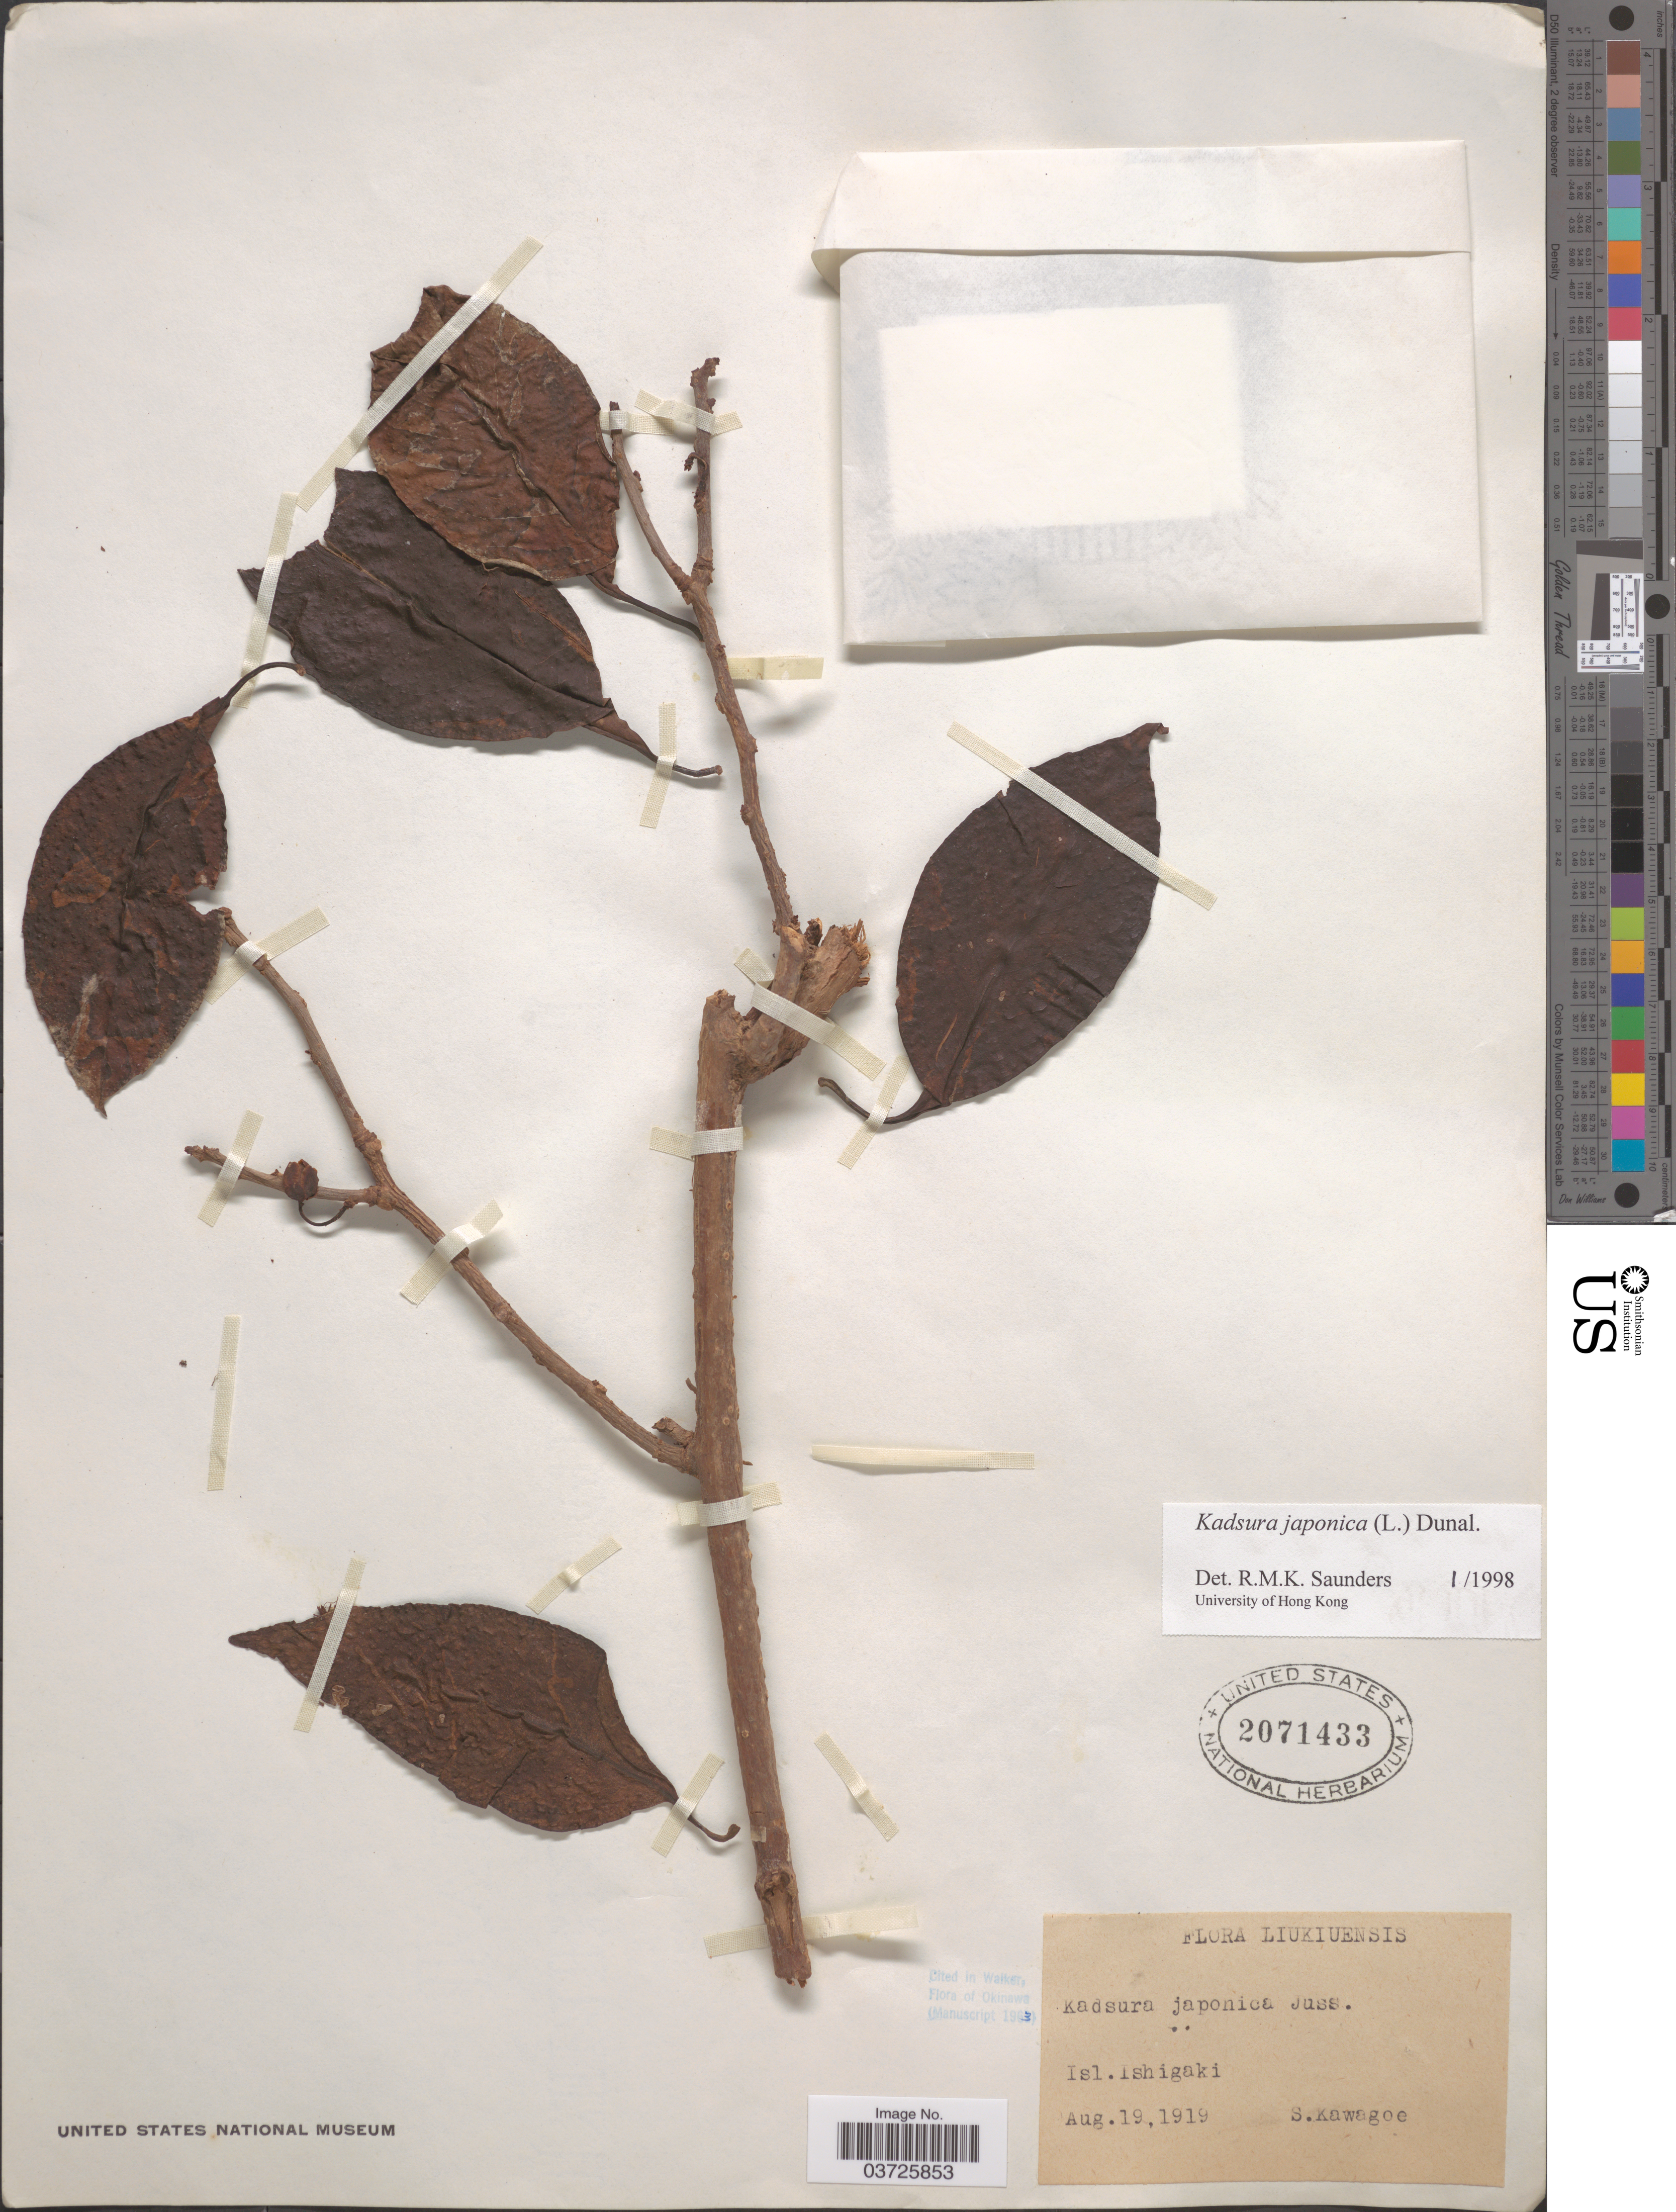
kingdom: Plantae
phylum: Tracheophyta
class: Magnoliopsida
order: Austrobaileyales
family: Schisandraceae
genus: Kadsura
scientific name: Kadsura japonica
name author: (L.) Dunal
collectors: S. Kawagoe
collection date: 1919-08-19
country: Japan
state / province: Okinawa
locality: Liukiuensis. Isl. Ishigaki.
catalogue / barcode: US 2071433